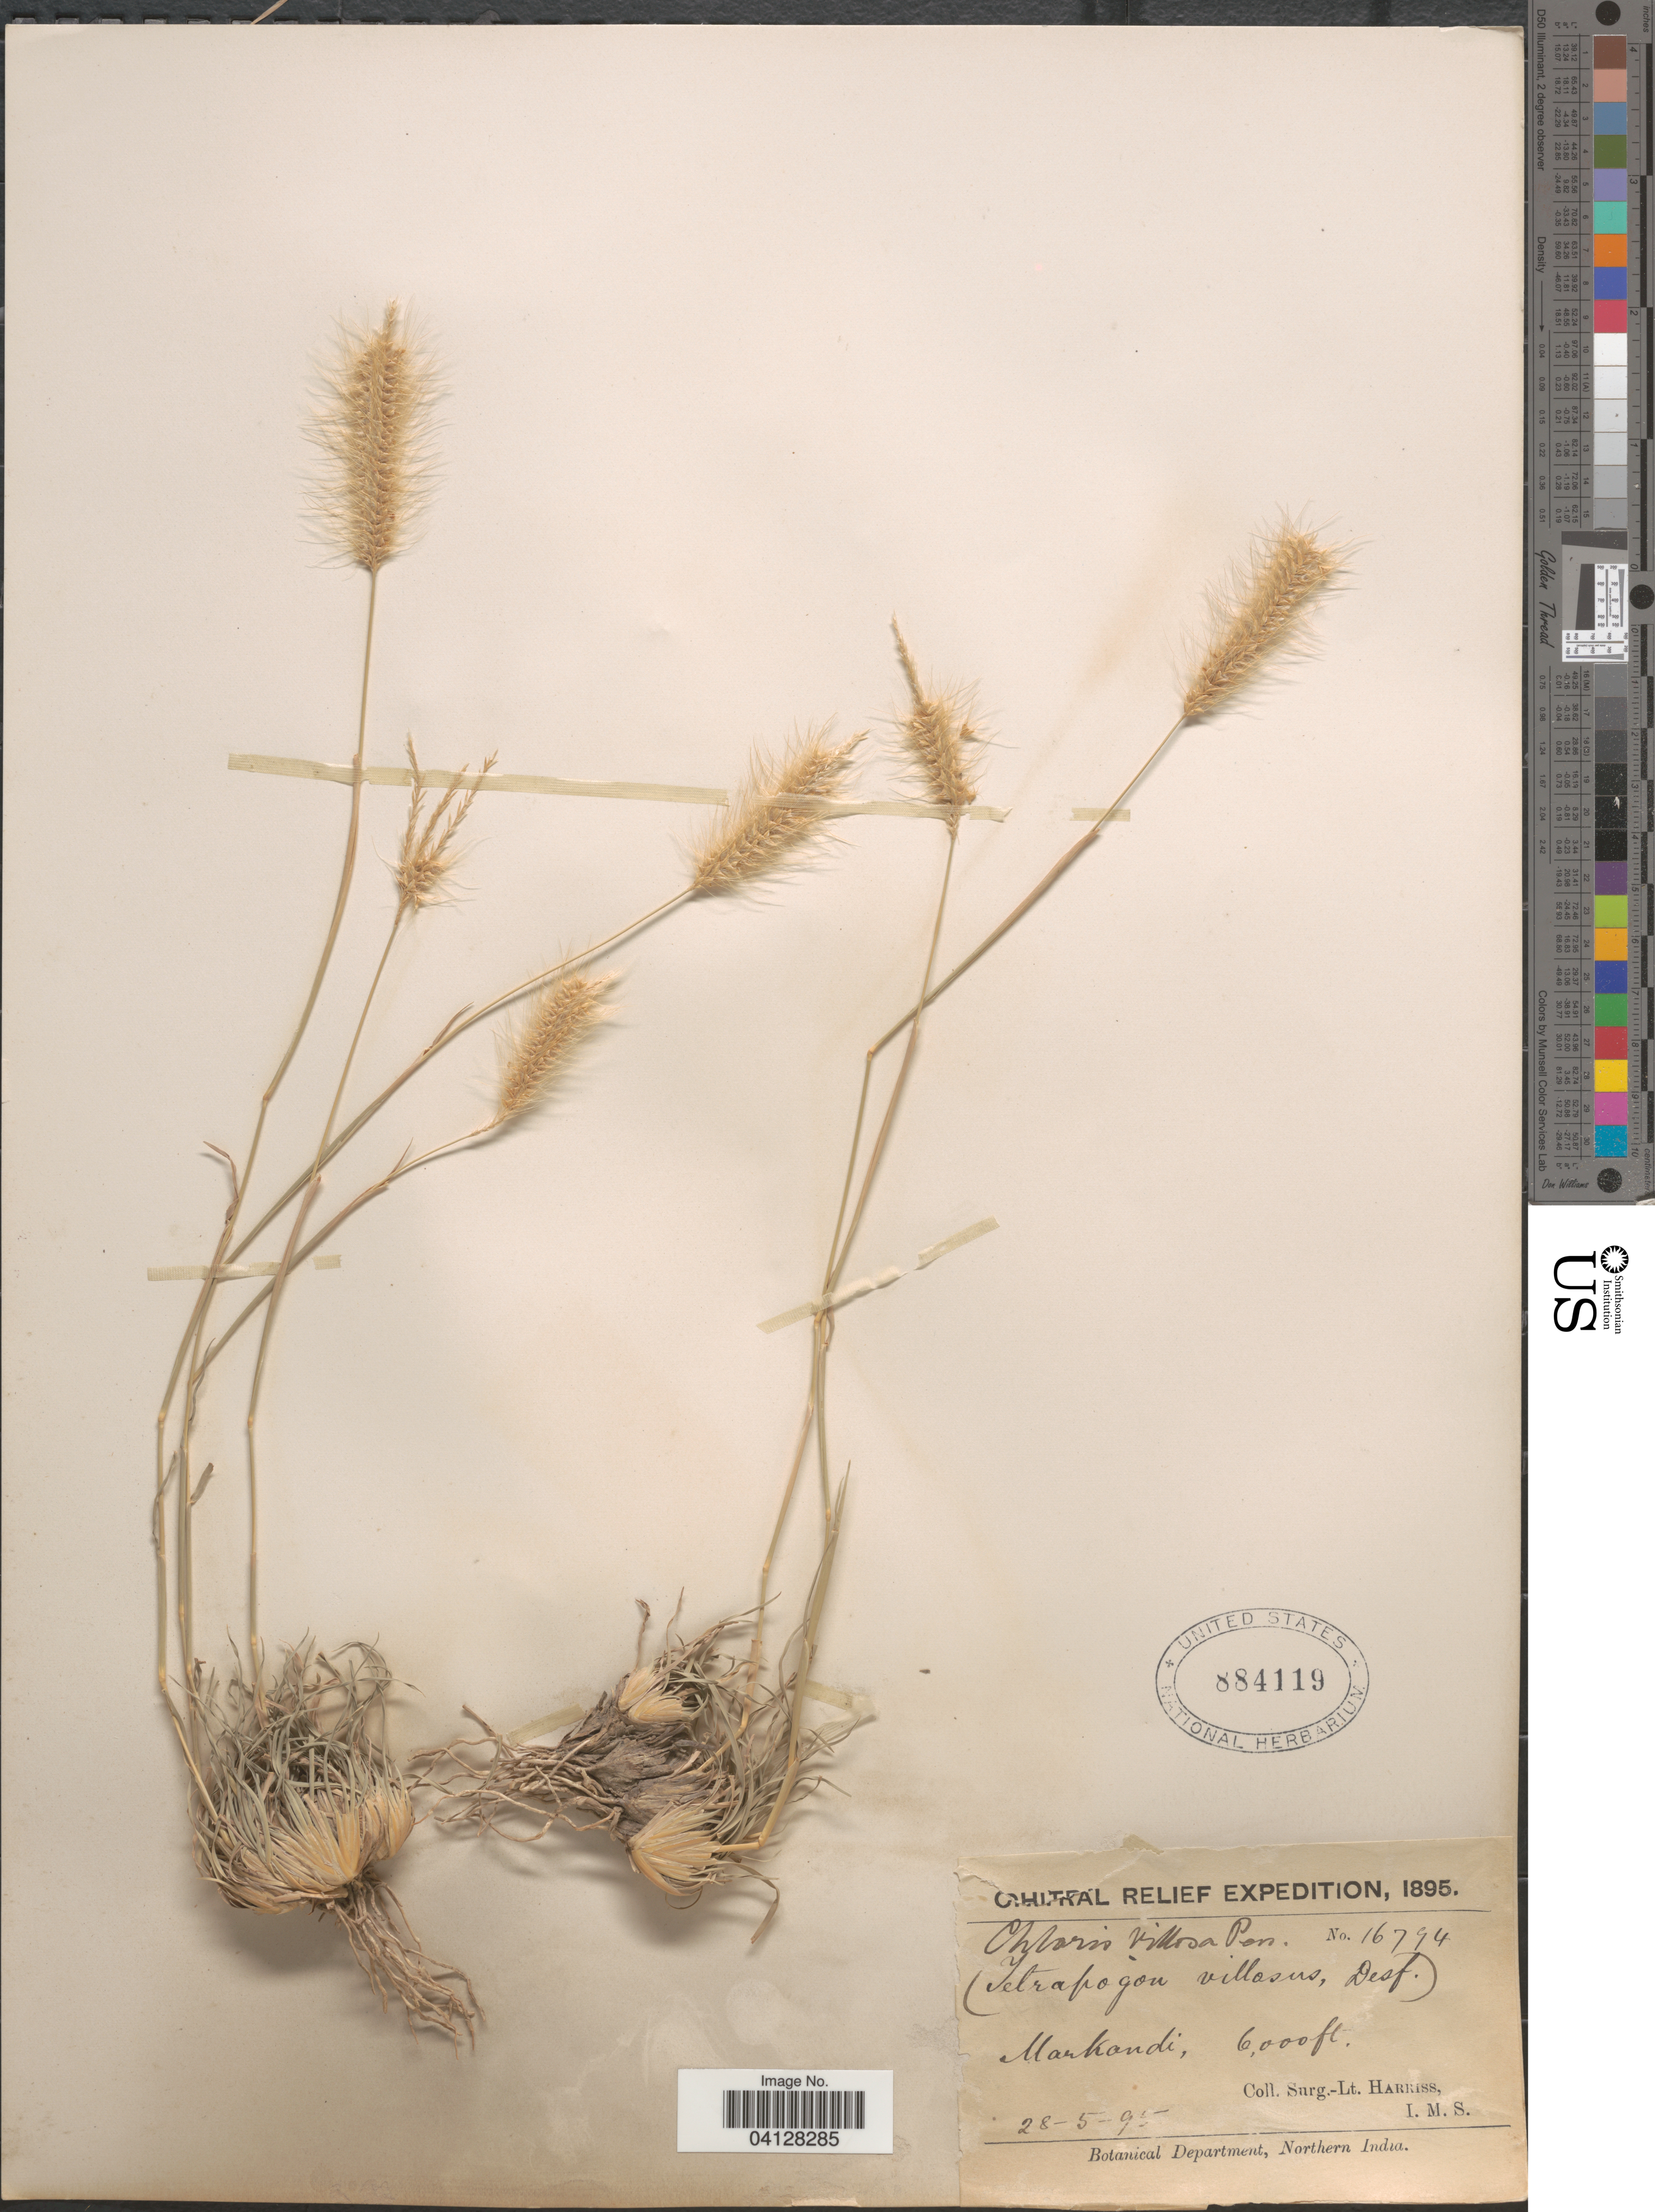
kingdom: Plantae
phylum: Tracheophyta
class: Liliopsida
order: Poales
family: Poaceae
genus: Chloris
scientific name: Chloris villosa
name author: (Desf.) Pers.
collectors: S. A. Harris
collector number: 16794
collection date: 1895-05-28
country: India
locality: [illegible text]al Relief Expedition, 1895. Markani.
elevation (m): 1829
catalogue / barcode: US 884119